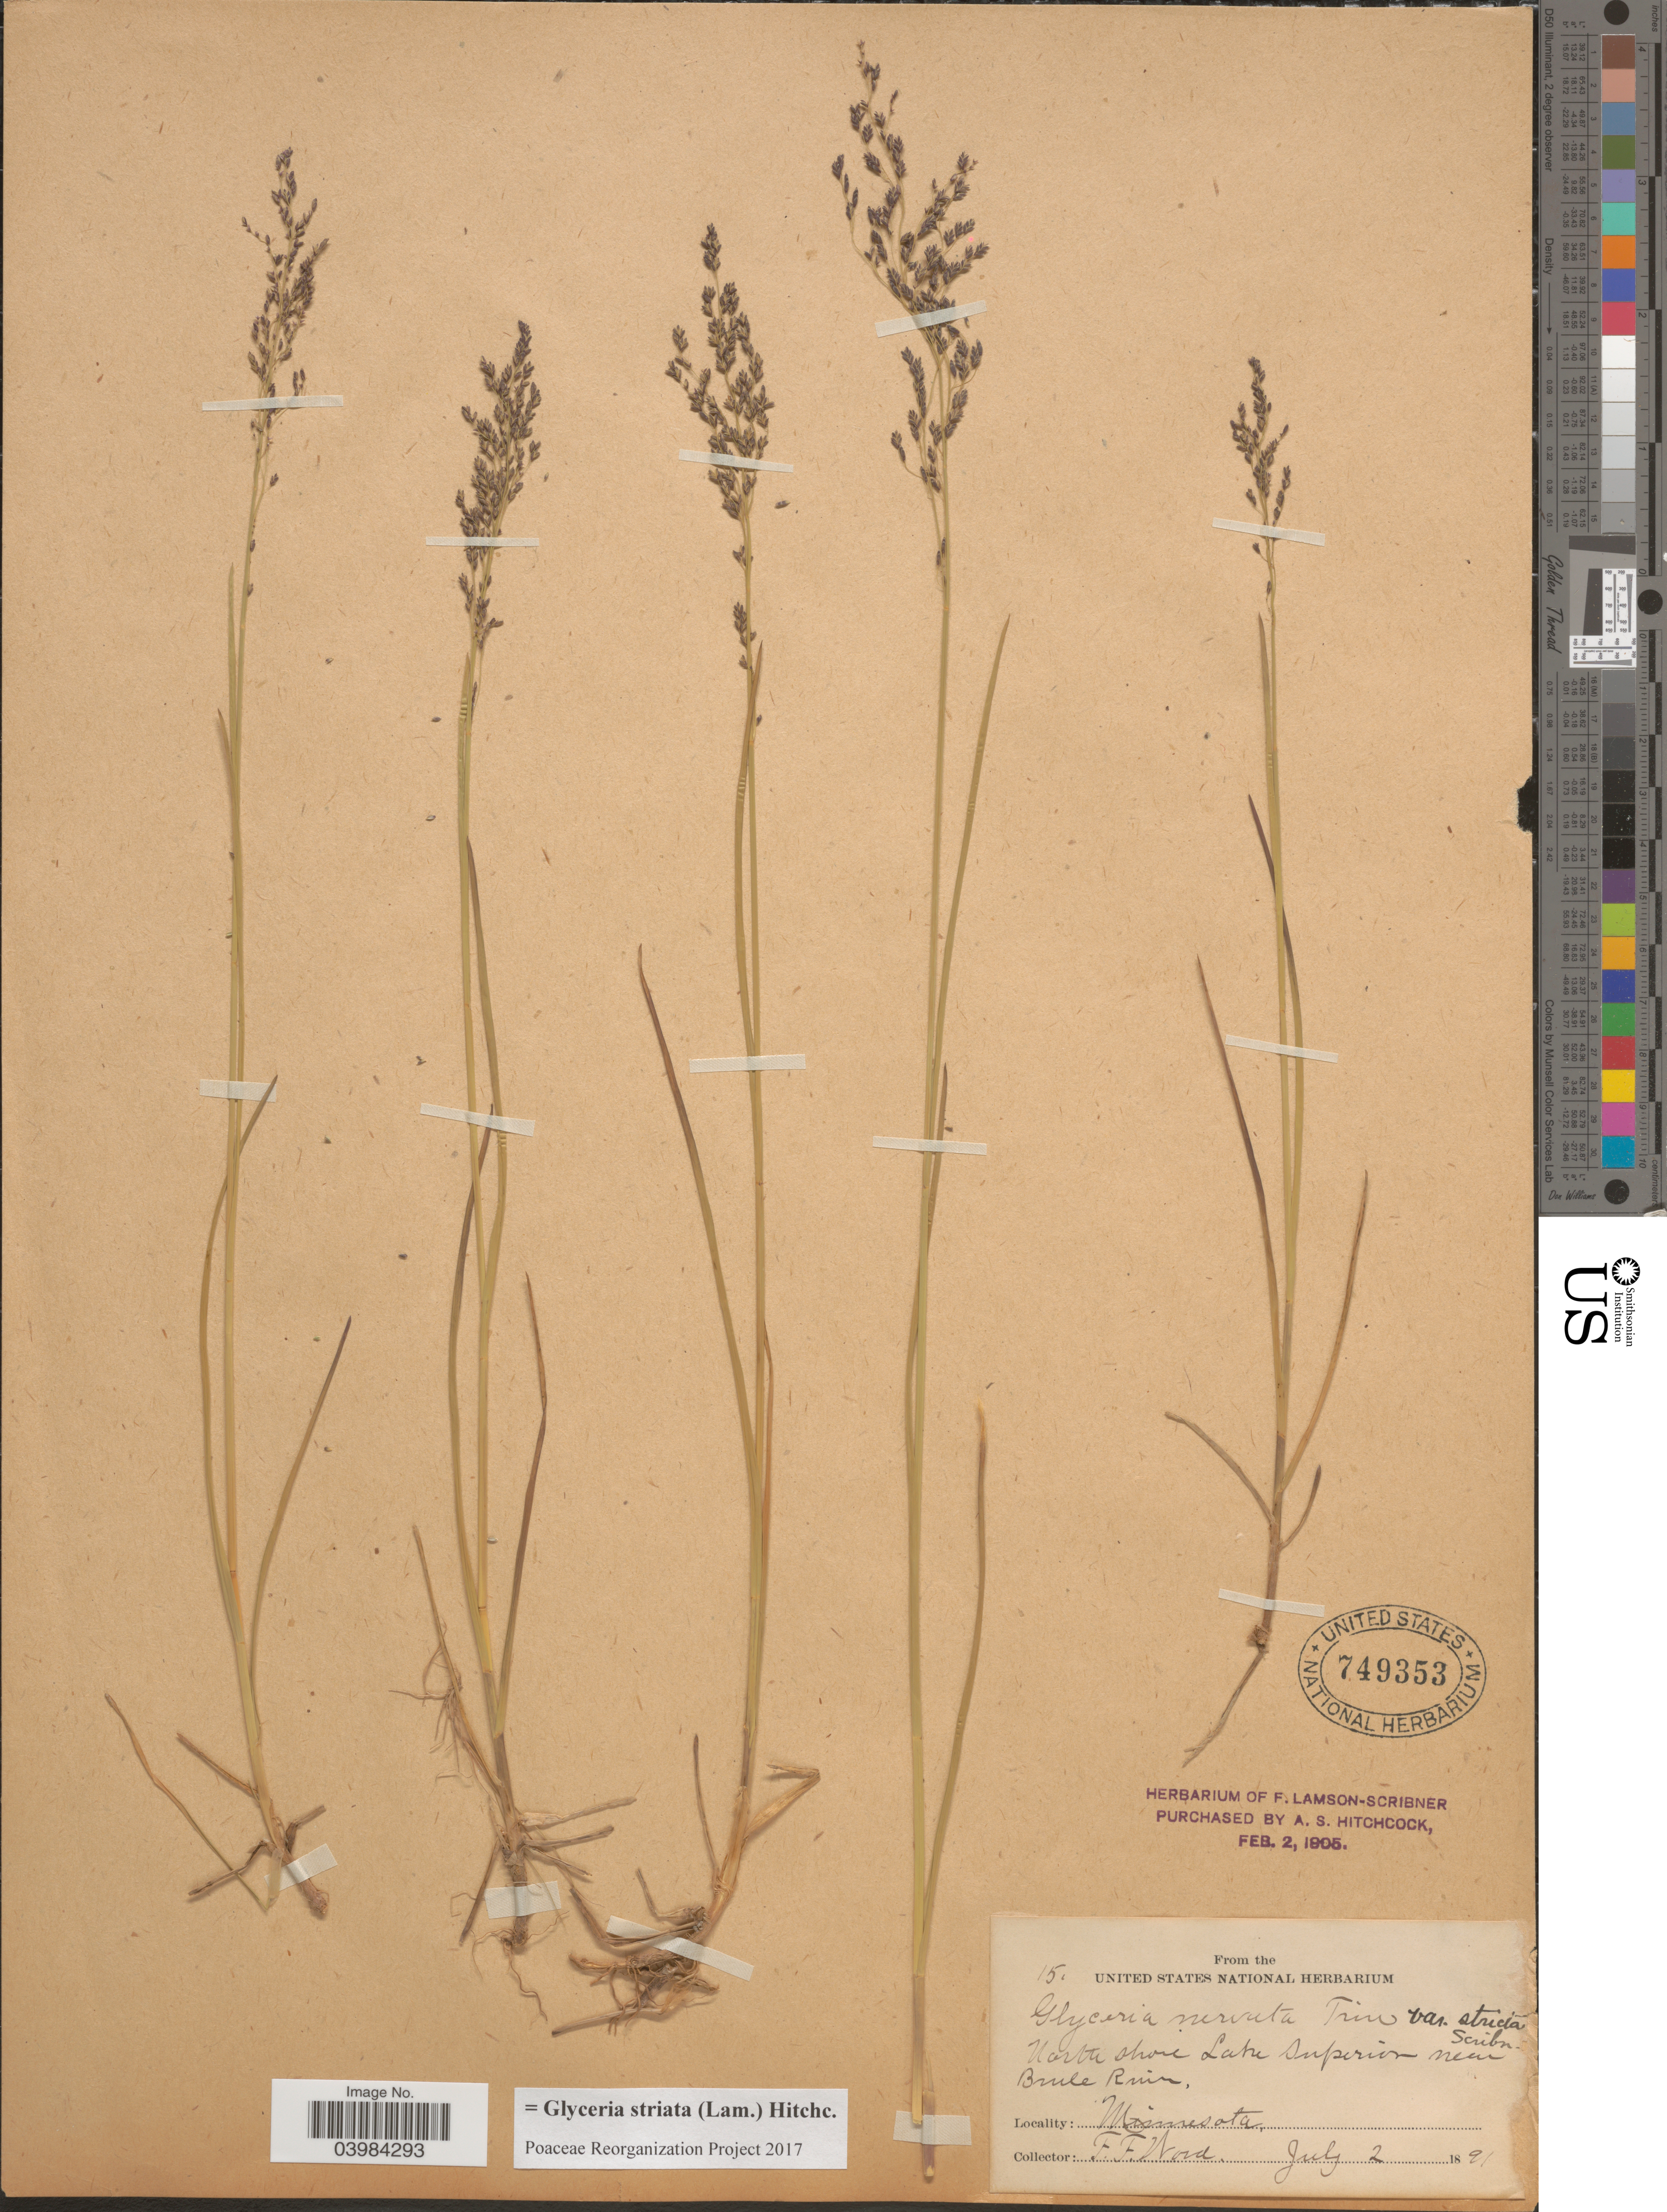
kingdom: Plantae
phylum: Tracheophyta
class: Liliopsida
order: Poales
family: Poaceae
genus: Glyceria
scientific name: Glyceria striata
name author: (Lam.) Hitchc.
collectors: F. Word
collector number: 15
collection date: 1891-07-02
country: United States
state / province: Minnesota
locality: North shore Lake Superior near Brule River.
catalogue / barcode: US 749353